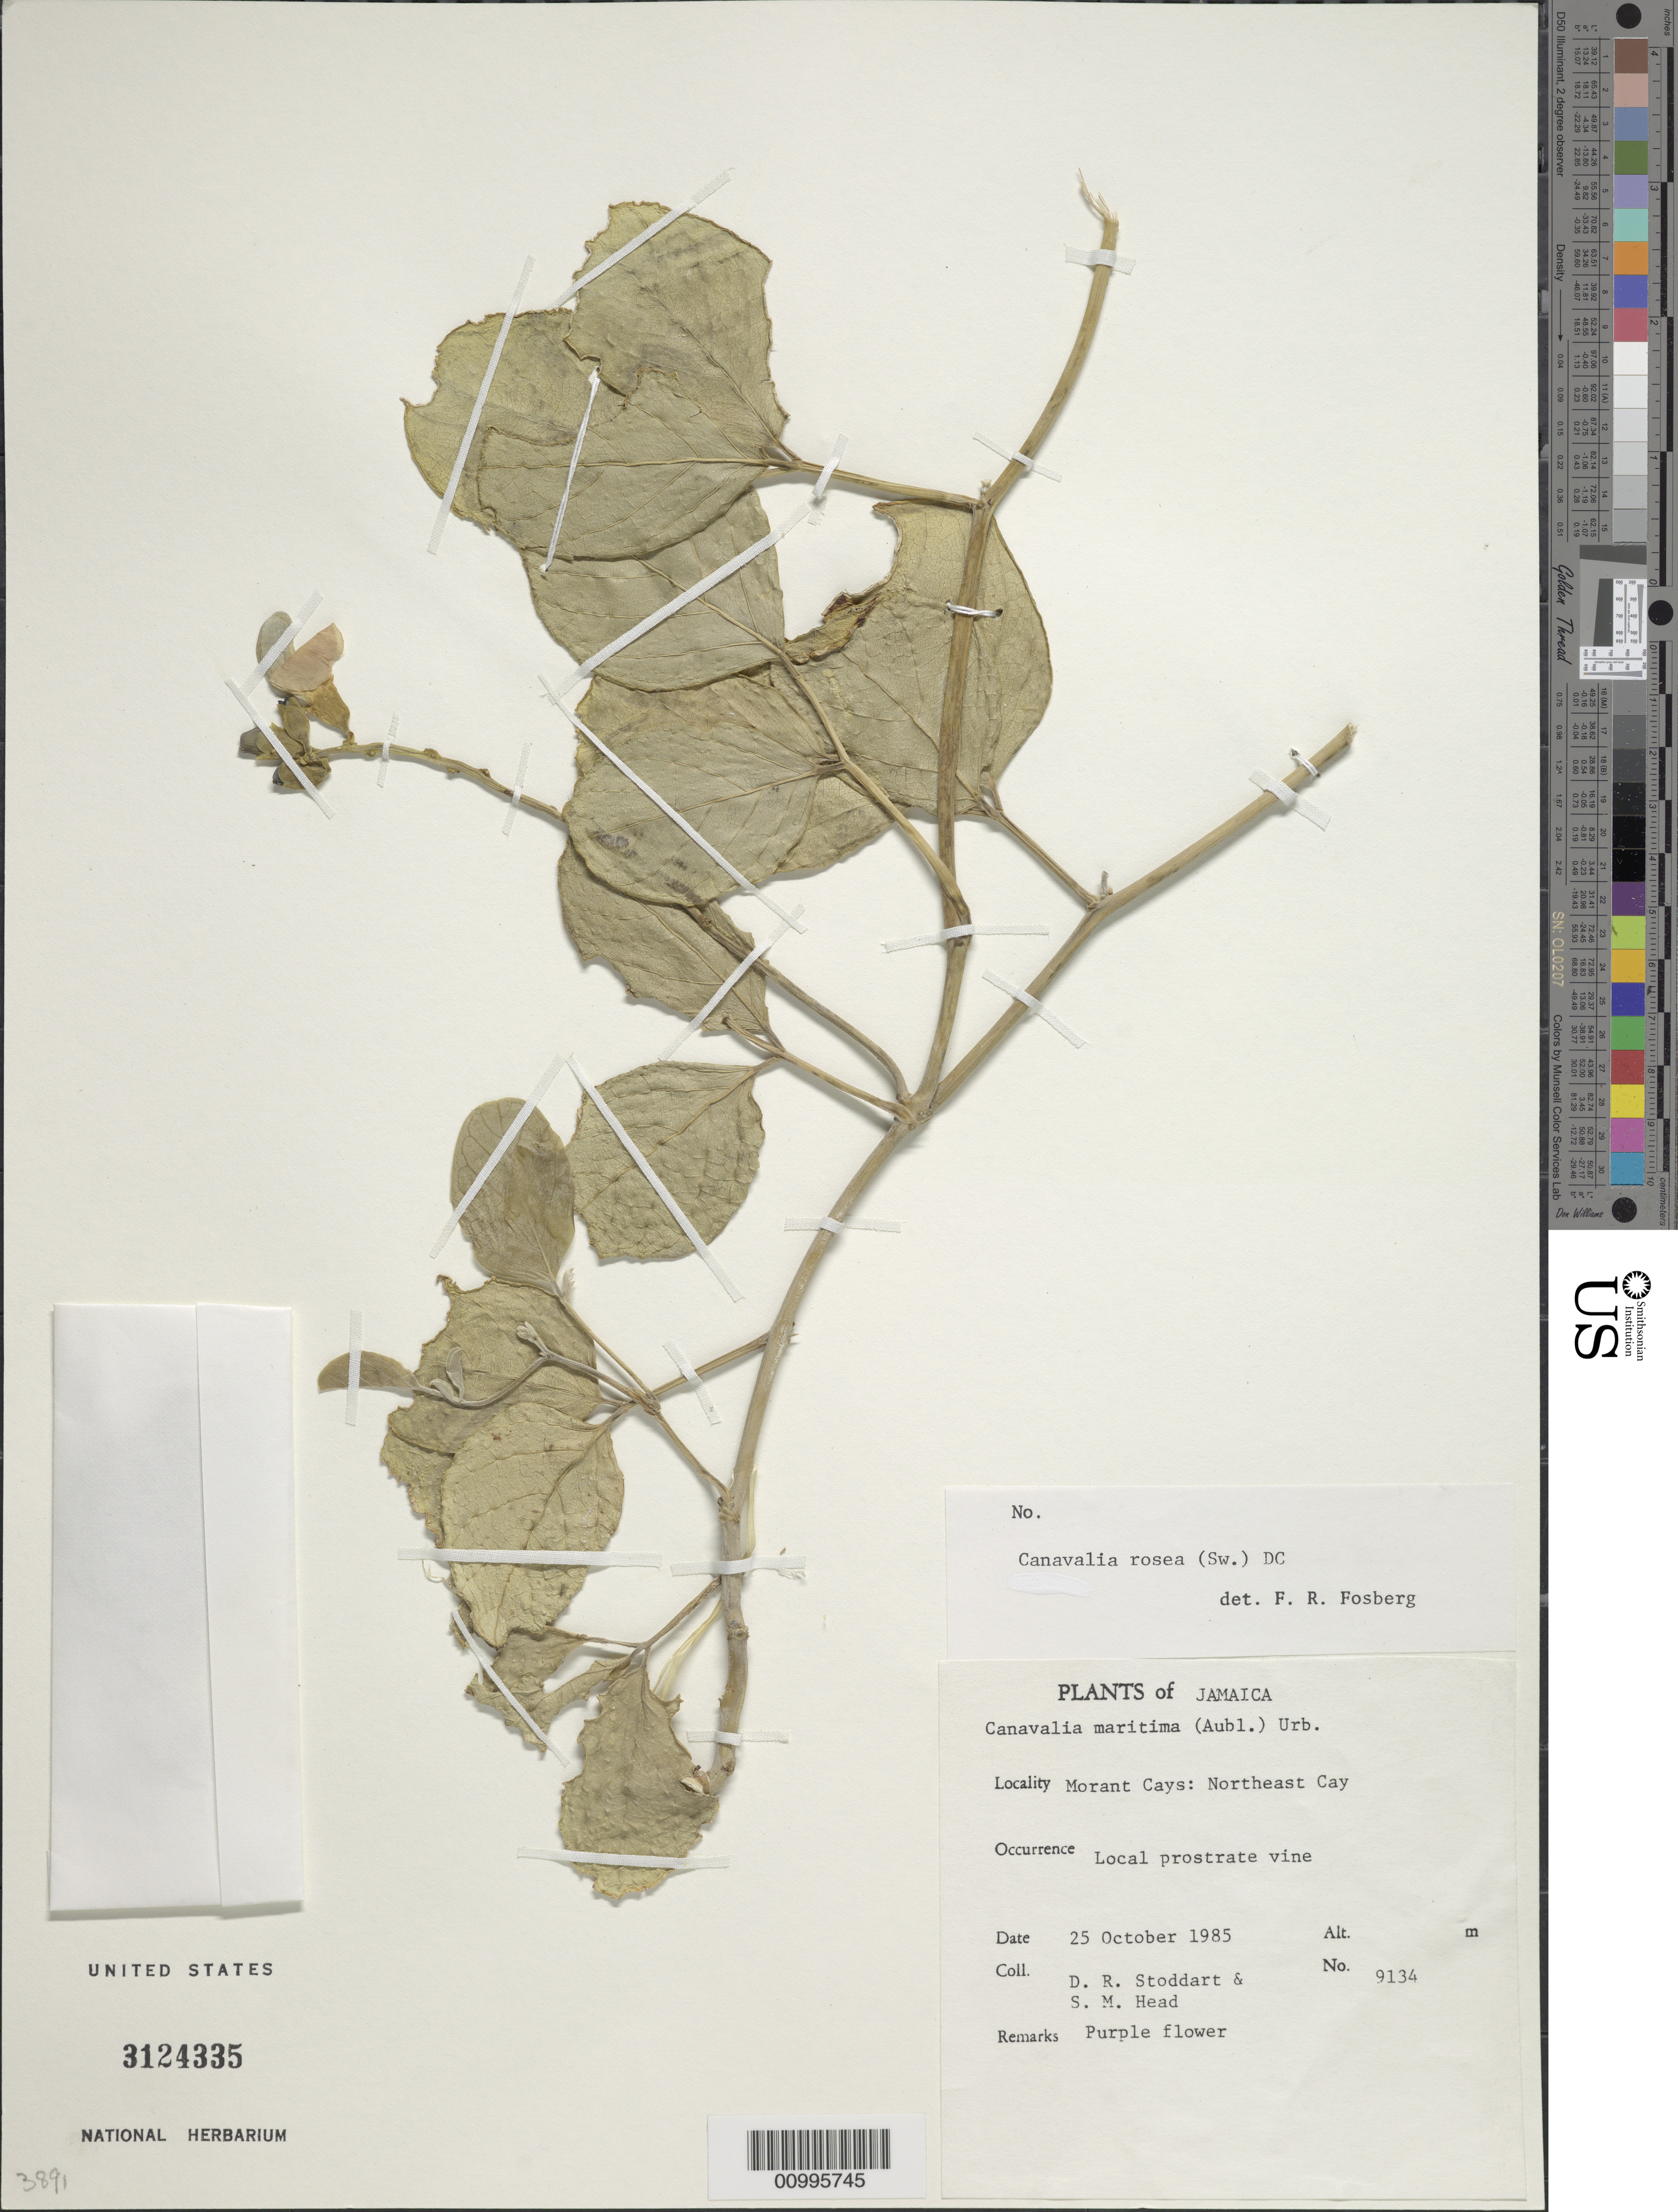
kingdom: Plantae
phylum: Tracheophyta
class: Magnoliopsida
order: Fabales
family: Fabaceae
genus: Canavalia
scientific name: Canavalia rosea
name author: (Sw.) DC.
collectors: D. R. Stoddart & S. Head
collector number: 9134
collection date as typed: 25 Oct 1985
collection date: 1985-10-25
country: Jamaica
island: Jamaica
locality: Morant Cays: Northeast Cay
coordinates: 0 N, 0 E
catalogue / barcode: US 3124335